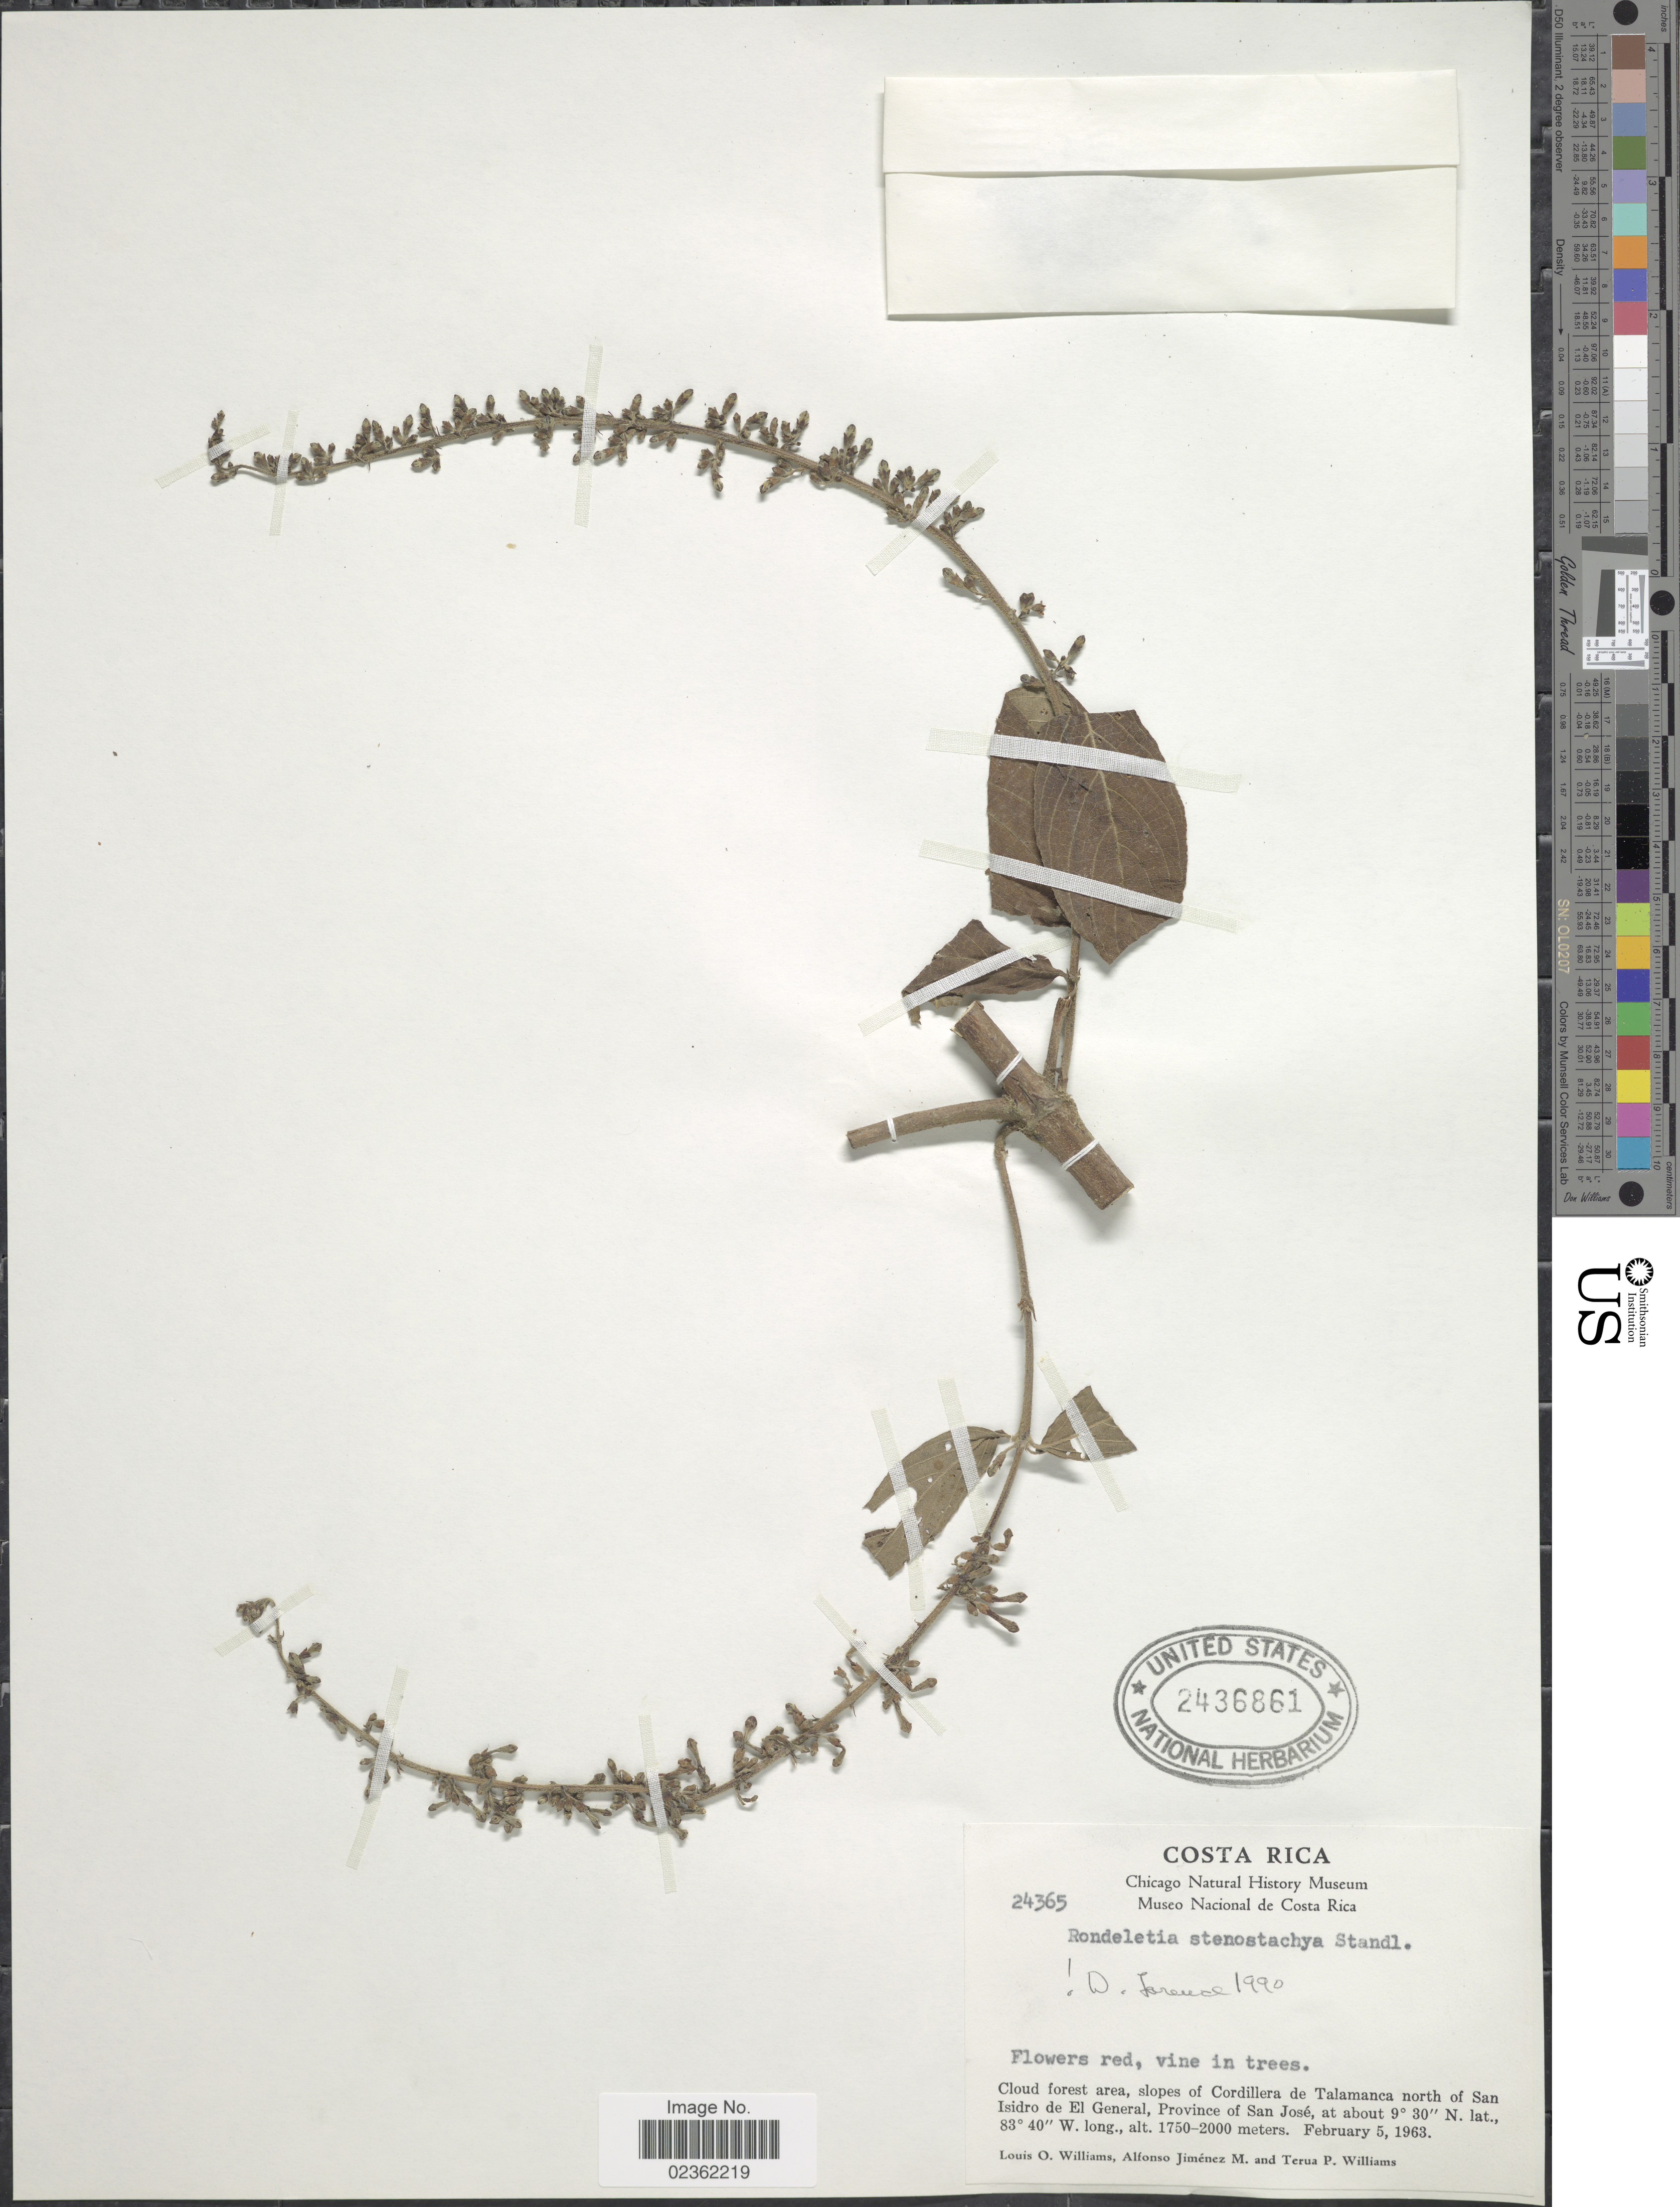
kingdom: Plantae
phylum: Tracheophyta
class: Magnoliopsida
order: Gentianales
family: Rubiaceae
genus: Rondeletia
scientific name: Rondeletia stenostachya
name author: Standl.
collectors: L. O. Williams, A. Jimenez M. & T. Williams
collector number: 24365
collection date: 1963-02-05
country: Costa Rica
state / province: San José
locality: Cloud forest area, slopes of Cordillera de Talamanca north of San Isidro de El General.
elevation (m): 1750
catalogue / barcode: US 2436861